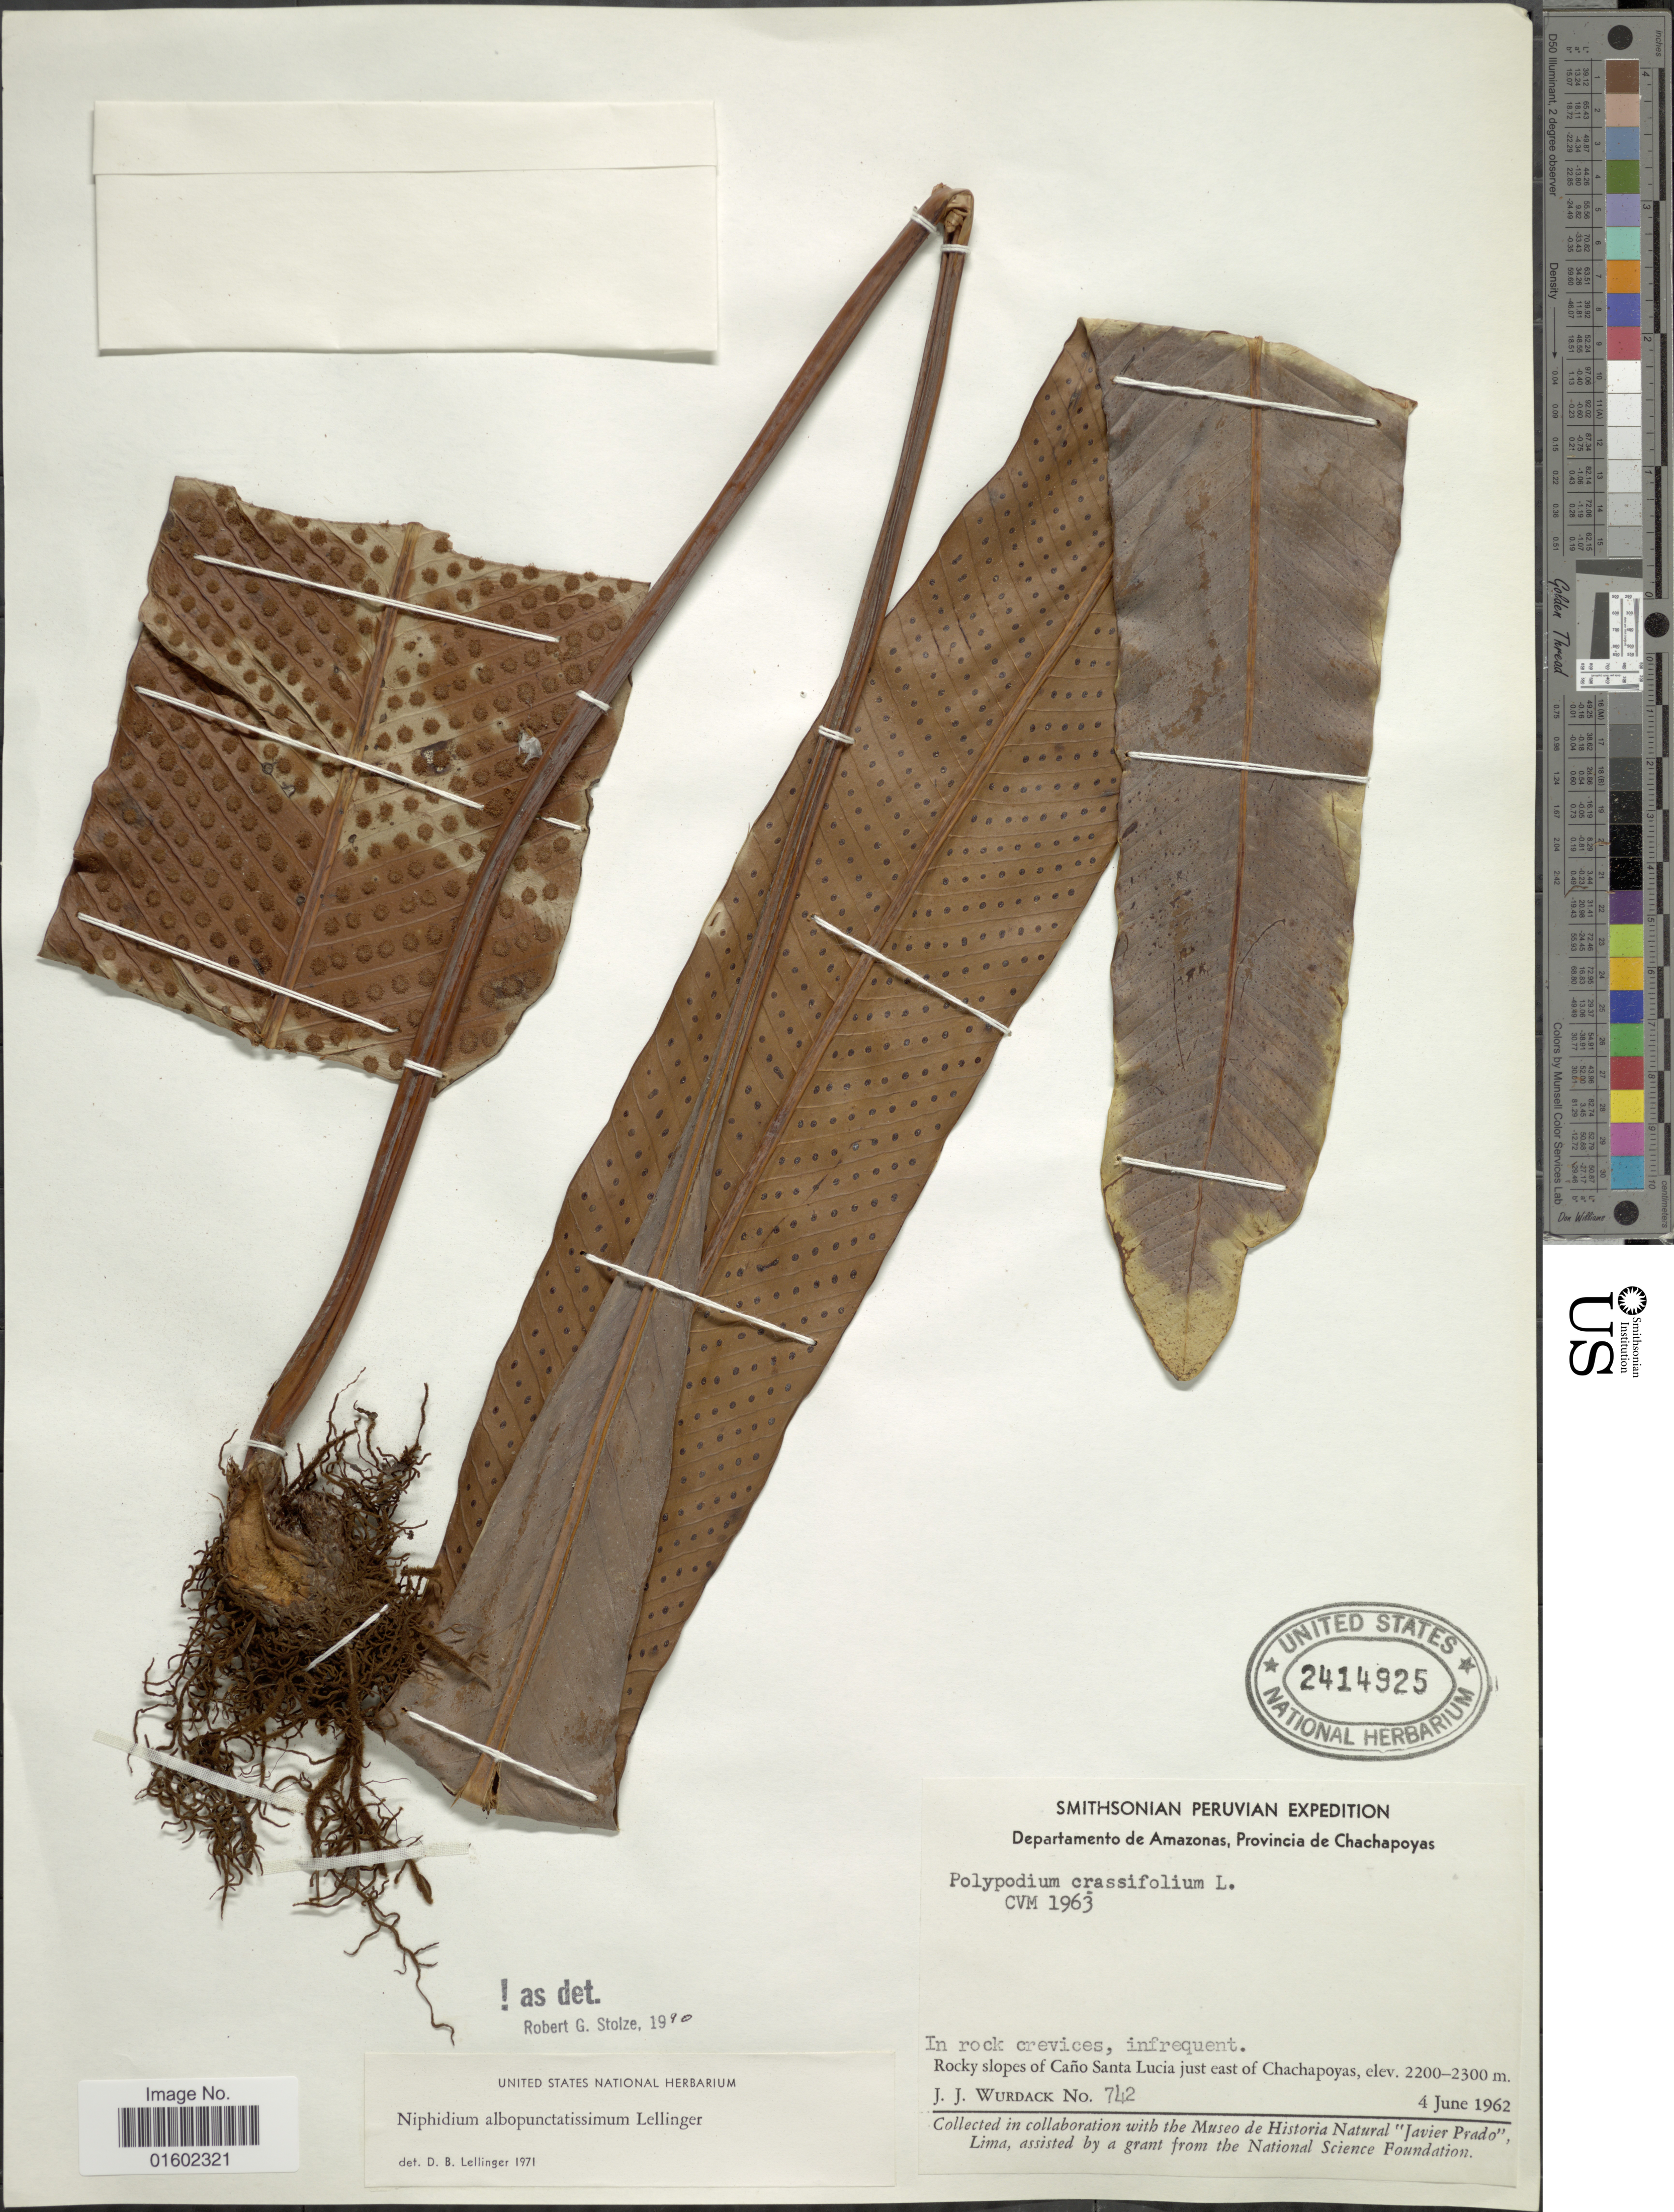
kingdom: Plantae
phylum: Tracheophyta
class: Polypodiopsida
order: Polypodiales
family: Polypodiaceae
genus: Niphidium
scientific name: Niphidium albopunctatissimum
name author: Lellinger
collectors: J. J. Wurdack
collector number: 742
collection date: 1962-06-04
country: Peru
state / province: Amazonas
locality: Departamento de Amazonas, Provincia de Chachapoyas, Rocky slopes of Caño Santa Lucia just east of Chachapoyas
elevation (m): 2200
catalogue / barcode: US 2414925